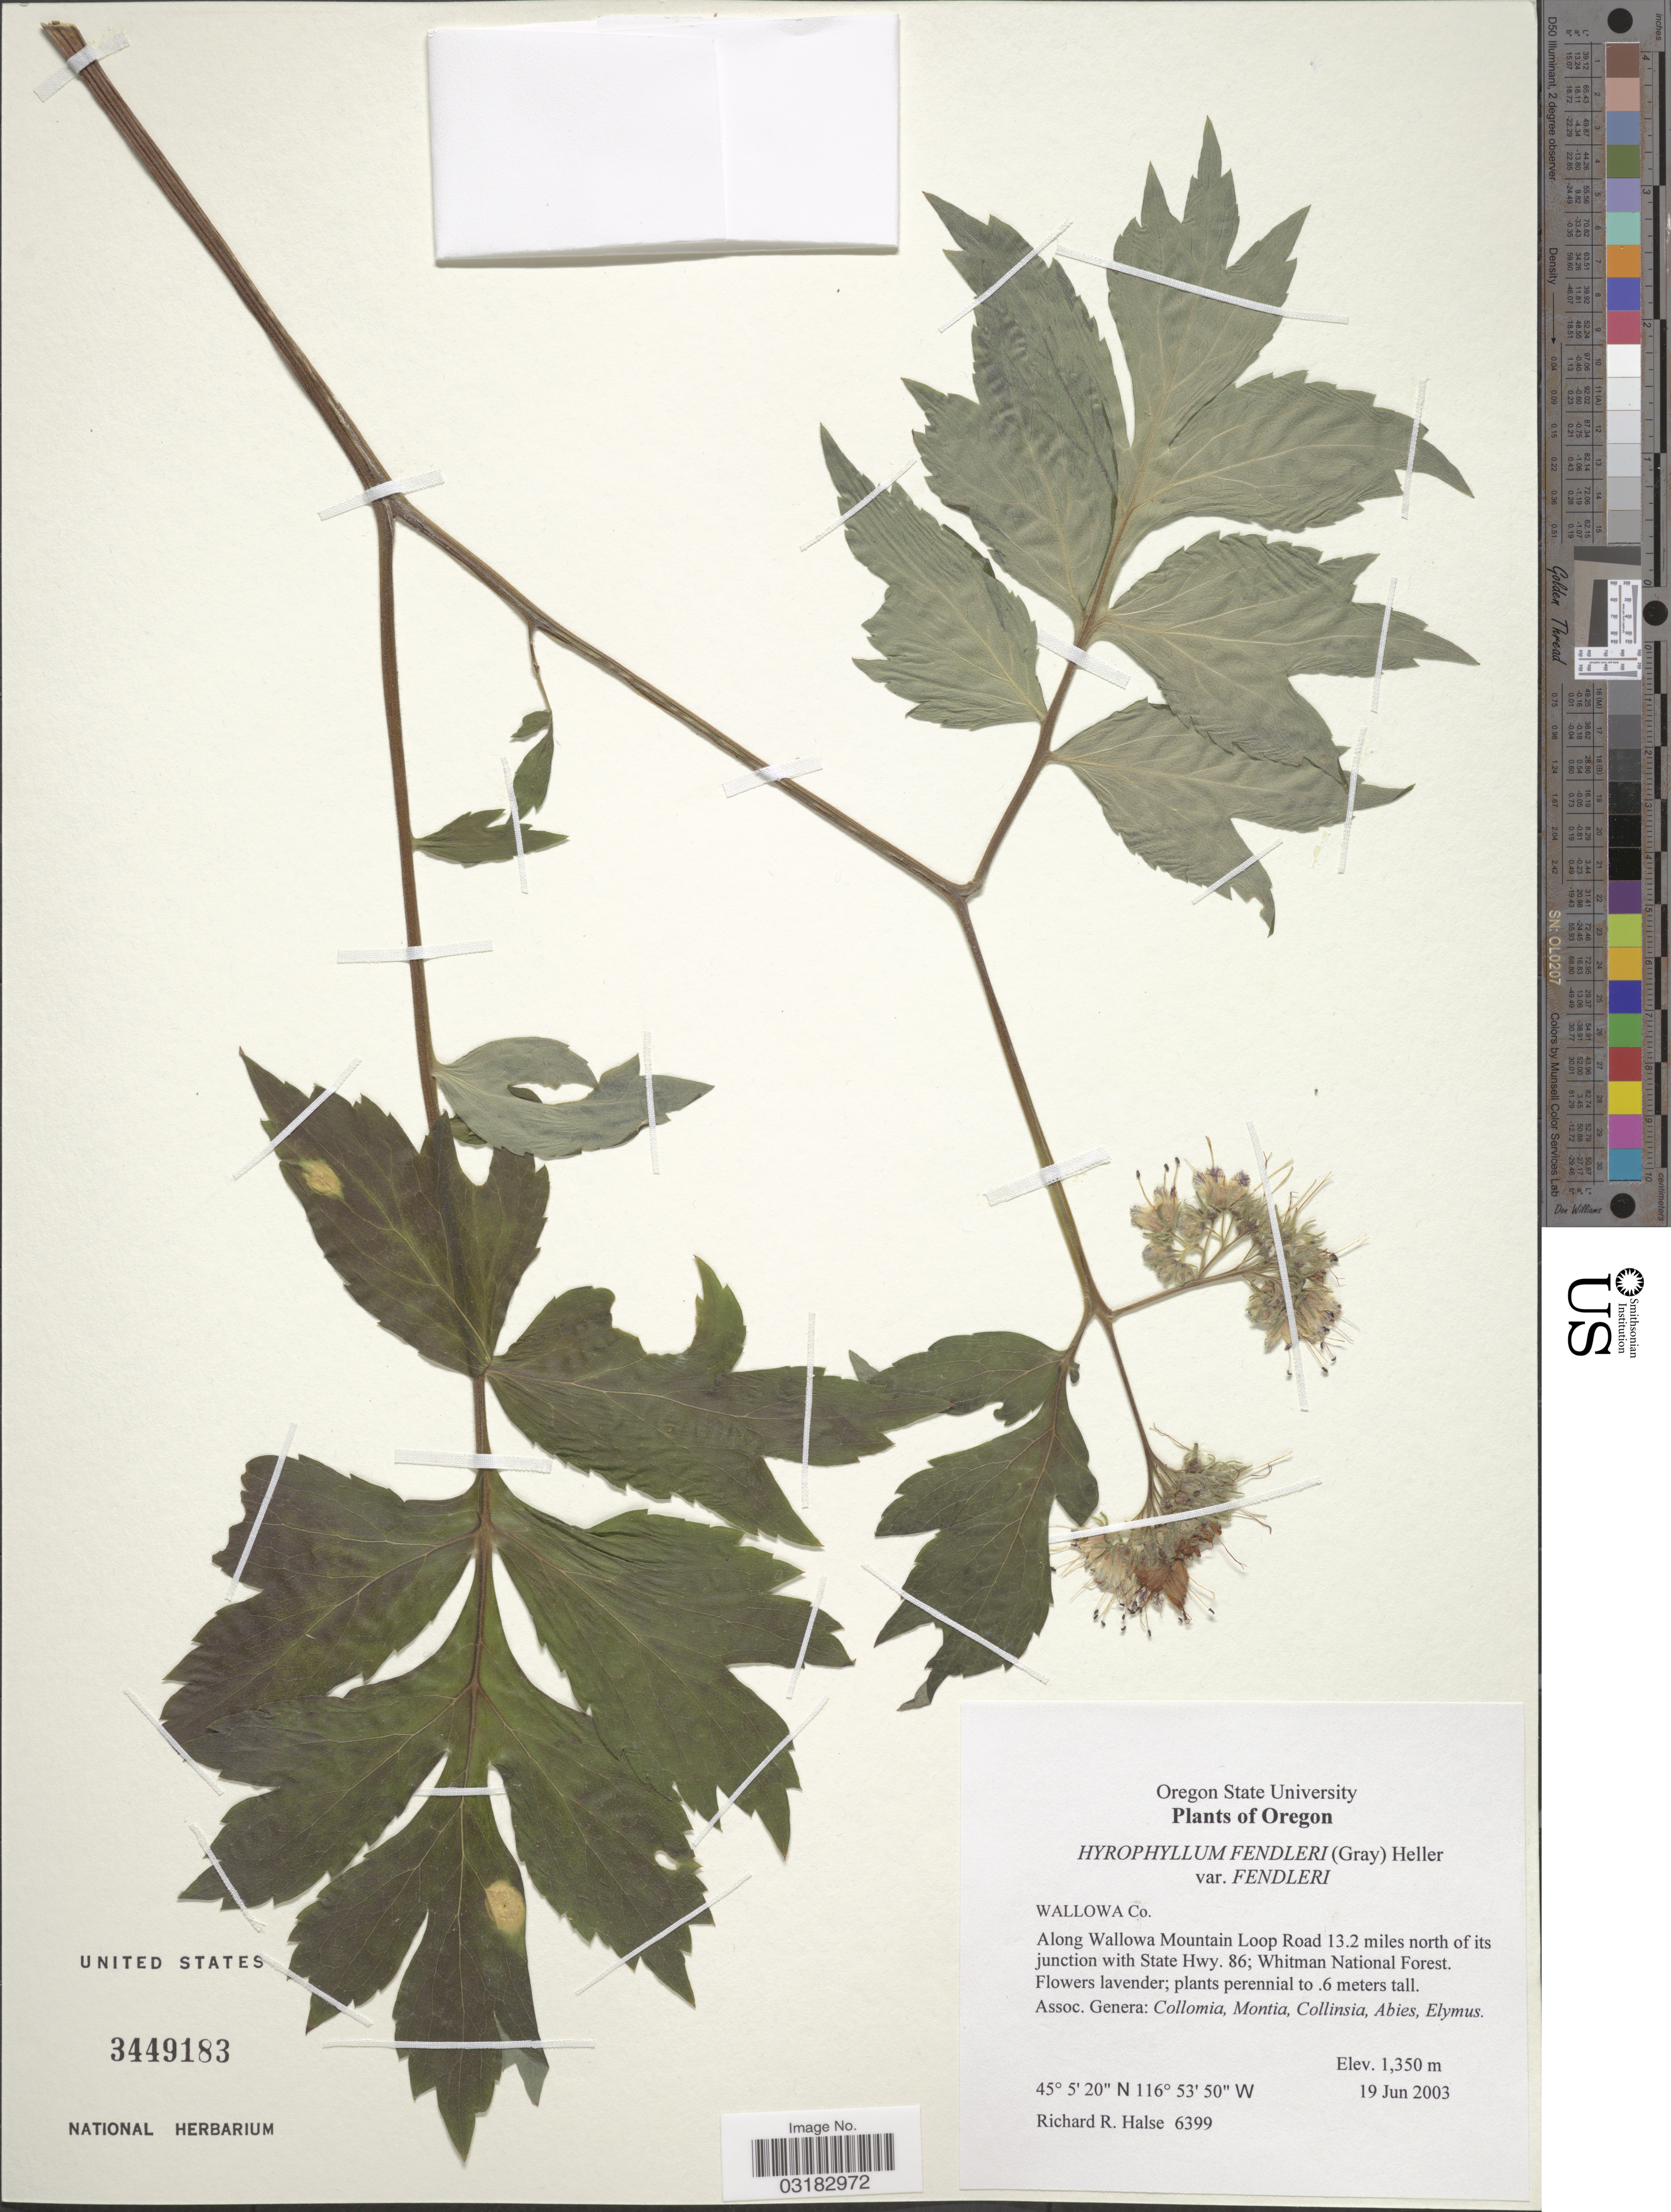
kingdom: Plantae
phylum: Tracheophyta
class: Magnoliopsida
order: Boraginales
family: Hydrophyllaceae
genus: Hydrophyllum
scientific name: Hydrophyllum fendleri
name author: (A. Gray) A. Heller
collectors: R. Halse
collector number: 6399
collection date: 2003-06-19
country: United States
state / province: Oregon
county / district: Wallowa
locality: Wallowa Co. Along Wallowa Mountain Loop Road 13.2 miles north of its junction with State Hwy. 86; Whitman National Forest.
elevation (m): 1350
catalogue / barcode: US 3449183